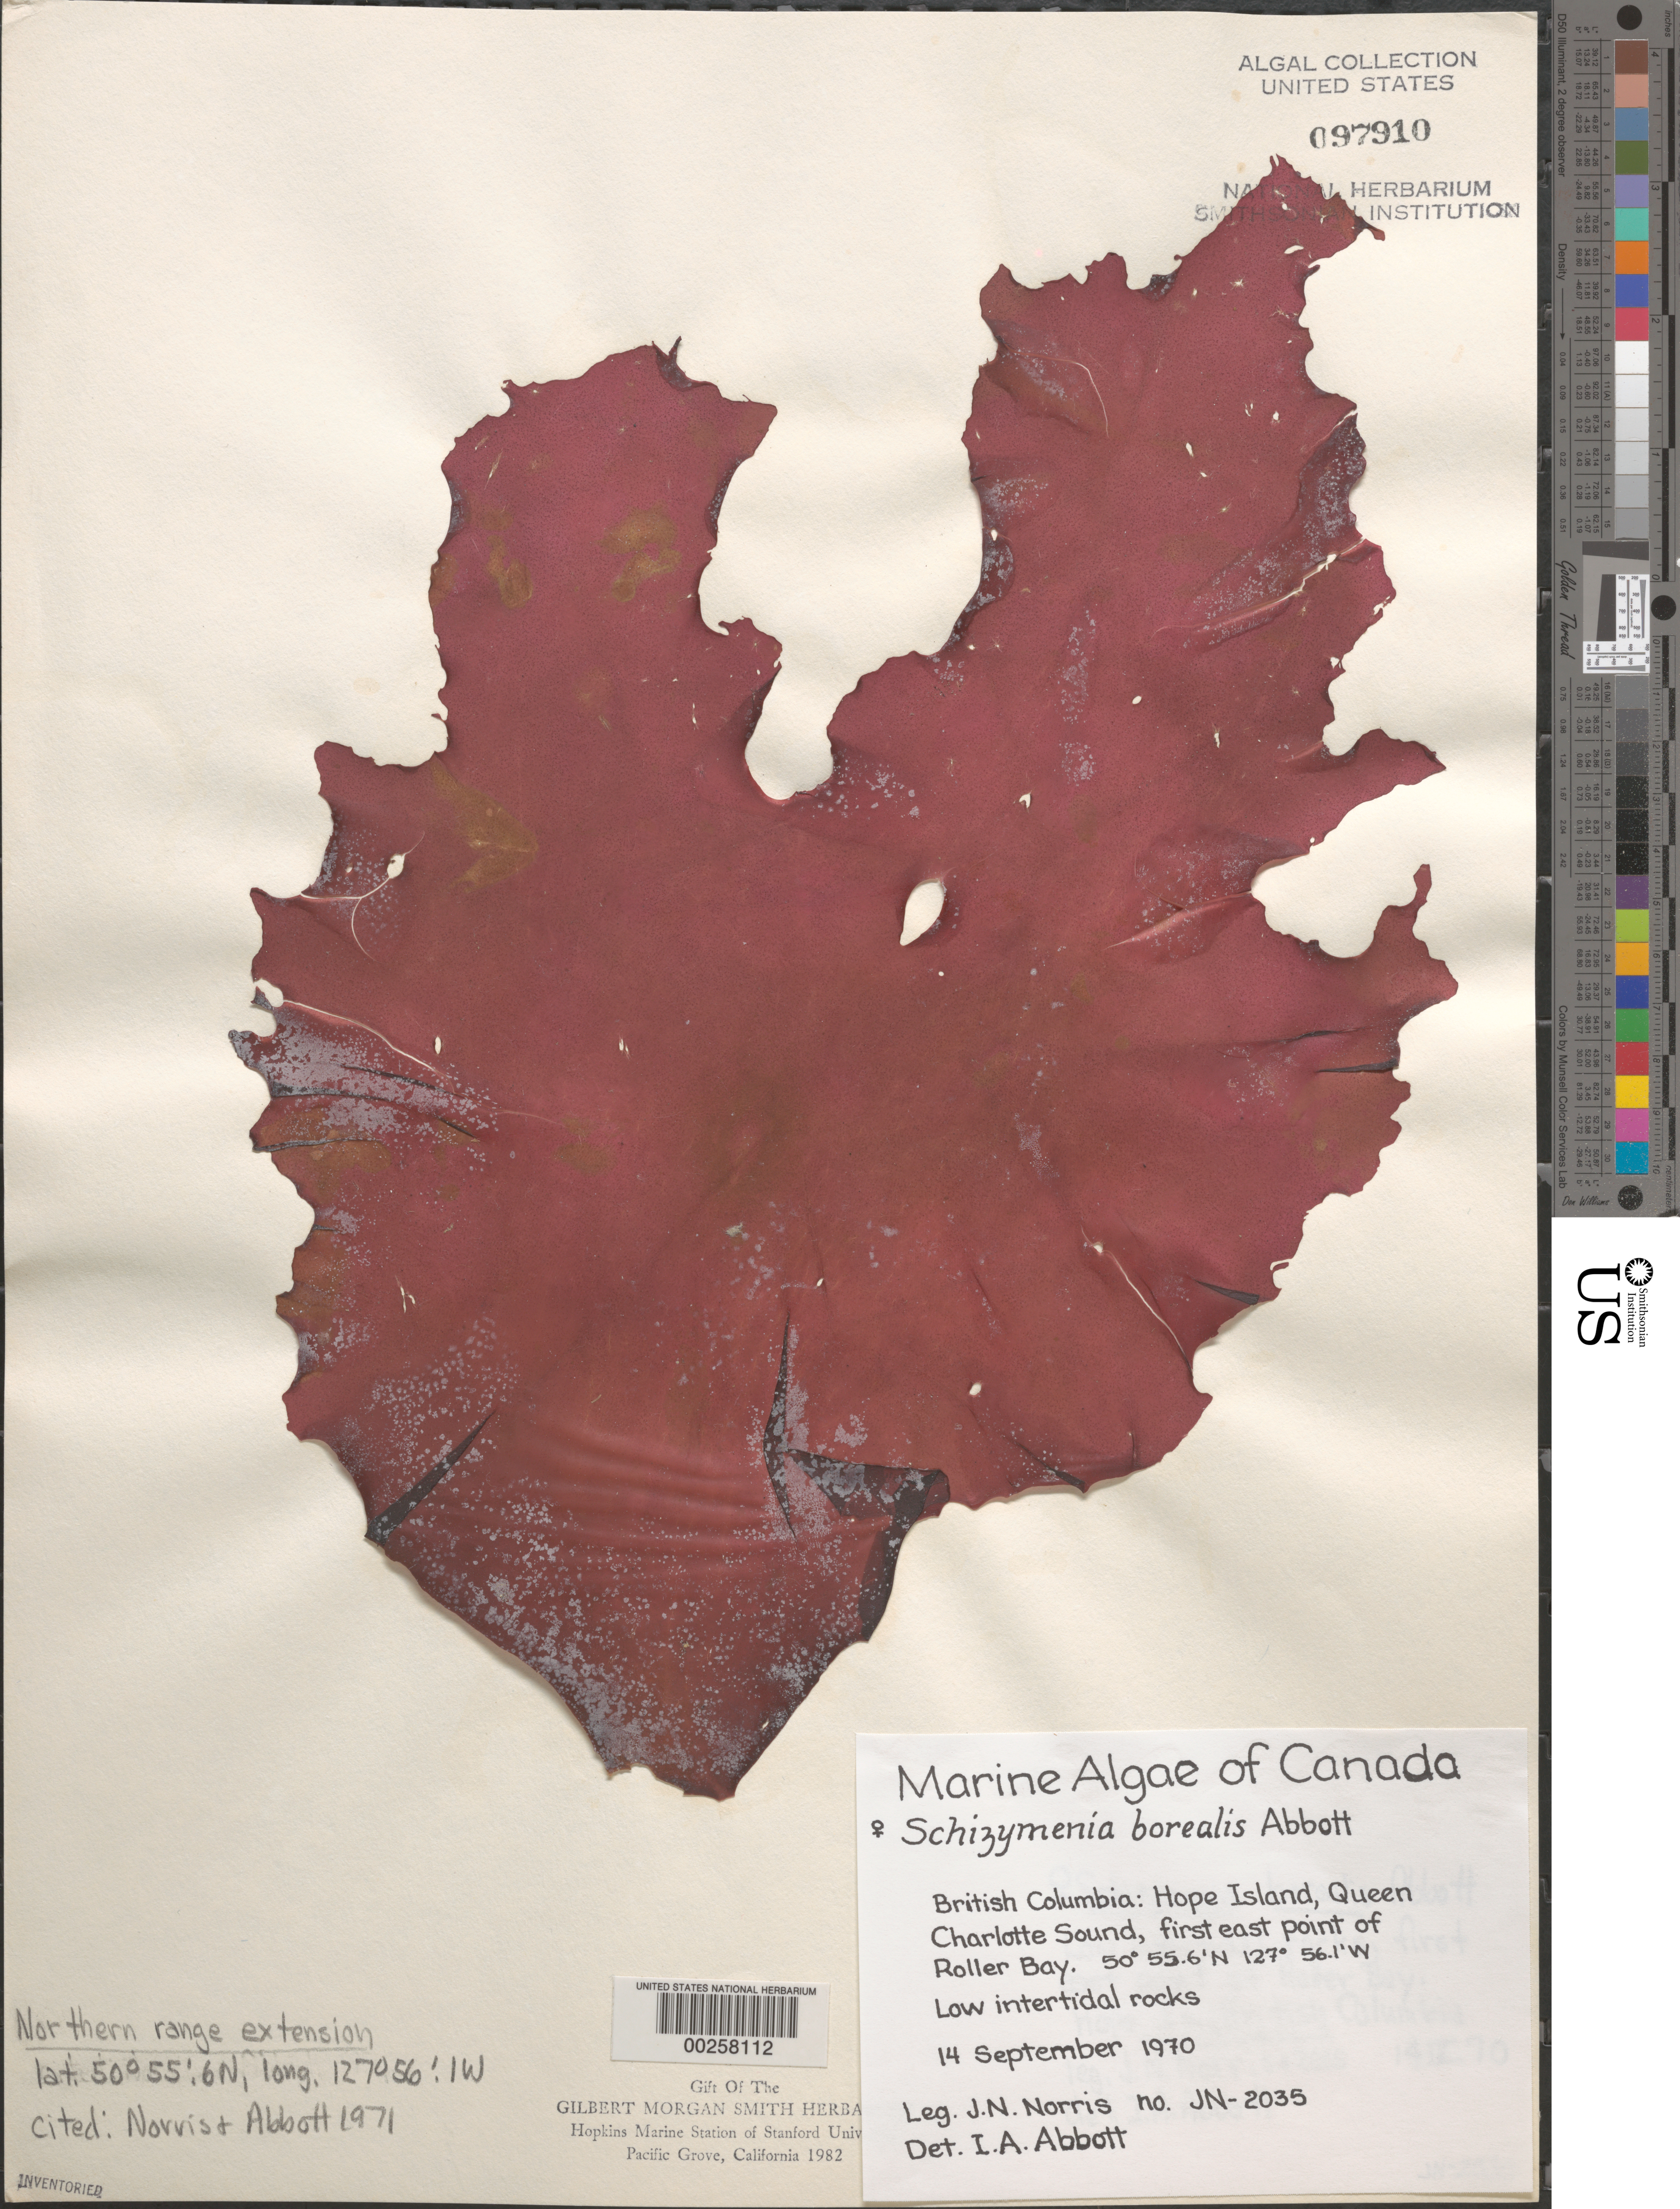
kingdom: Plantae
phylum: Rhodophyta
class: Florideophyceae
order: Gigartinales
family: Dumontiaceae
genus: Neodilsea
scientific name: Neodilsea borealis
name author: (I.A. Abbott) S.C. Lindstrom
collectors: J. N. Norris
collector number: JN-2035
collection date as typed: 14 Sep 1970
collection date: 1970-09-14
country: Canada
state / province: British Columbia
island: Hope Island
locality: Roller Bay, Queen Charlotte Sound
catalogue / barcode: US 97910